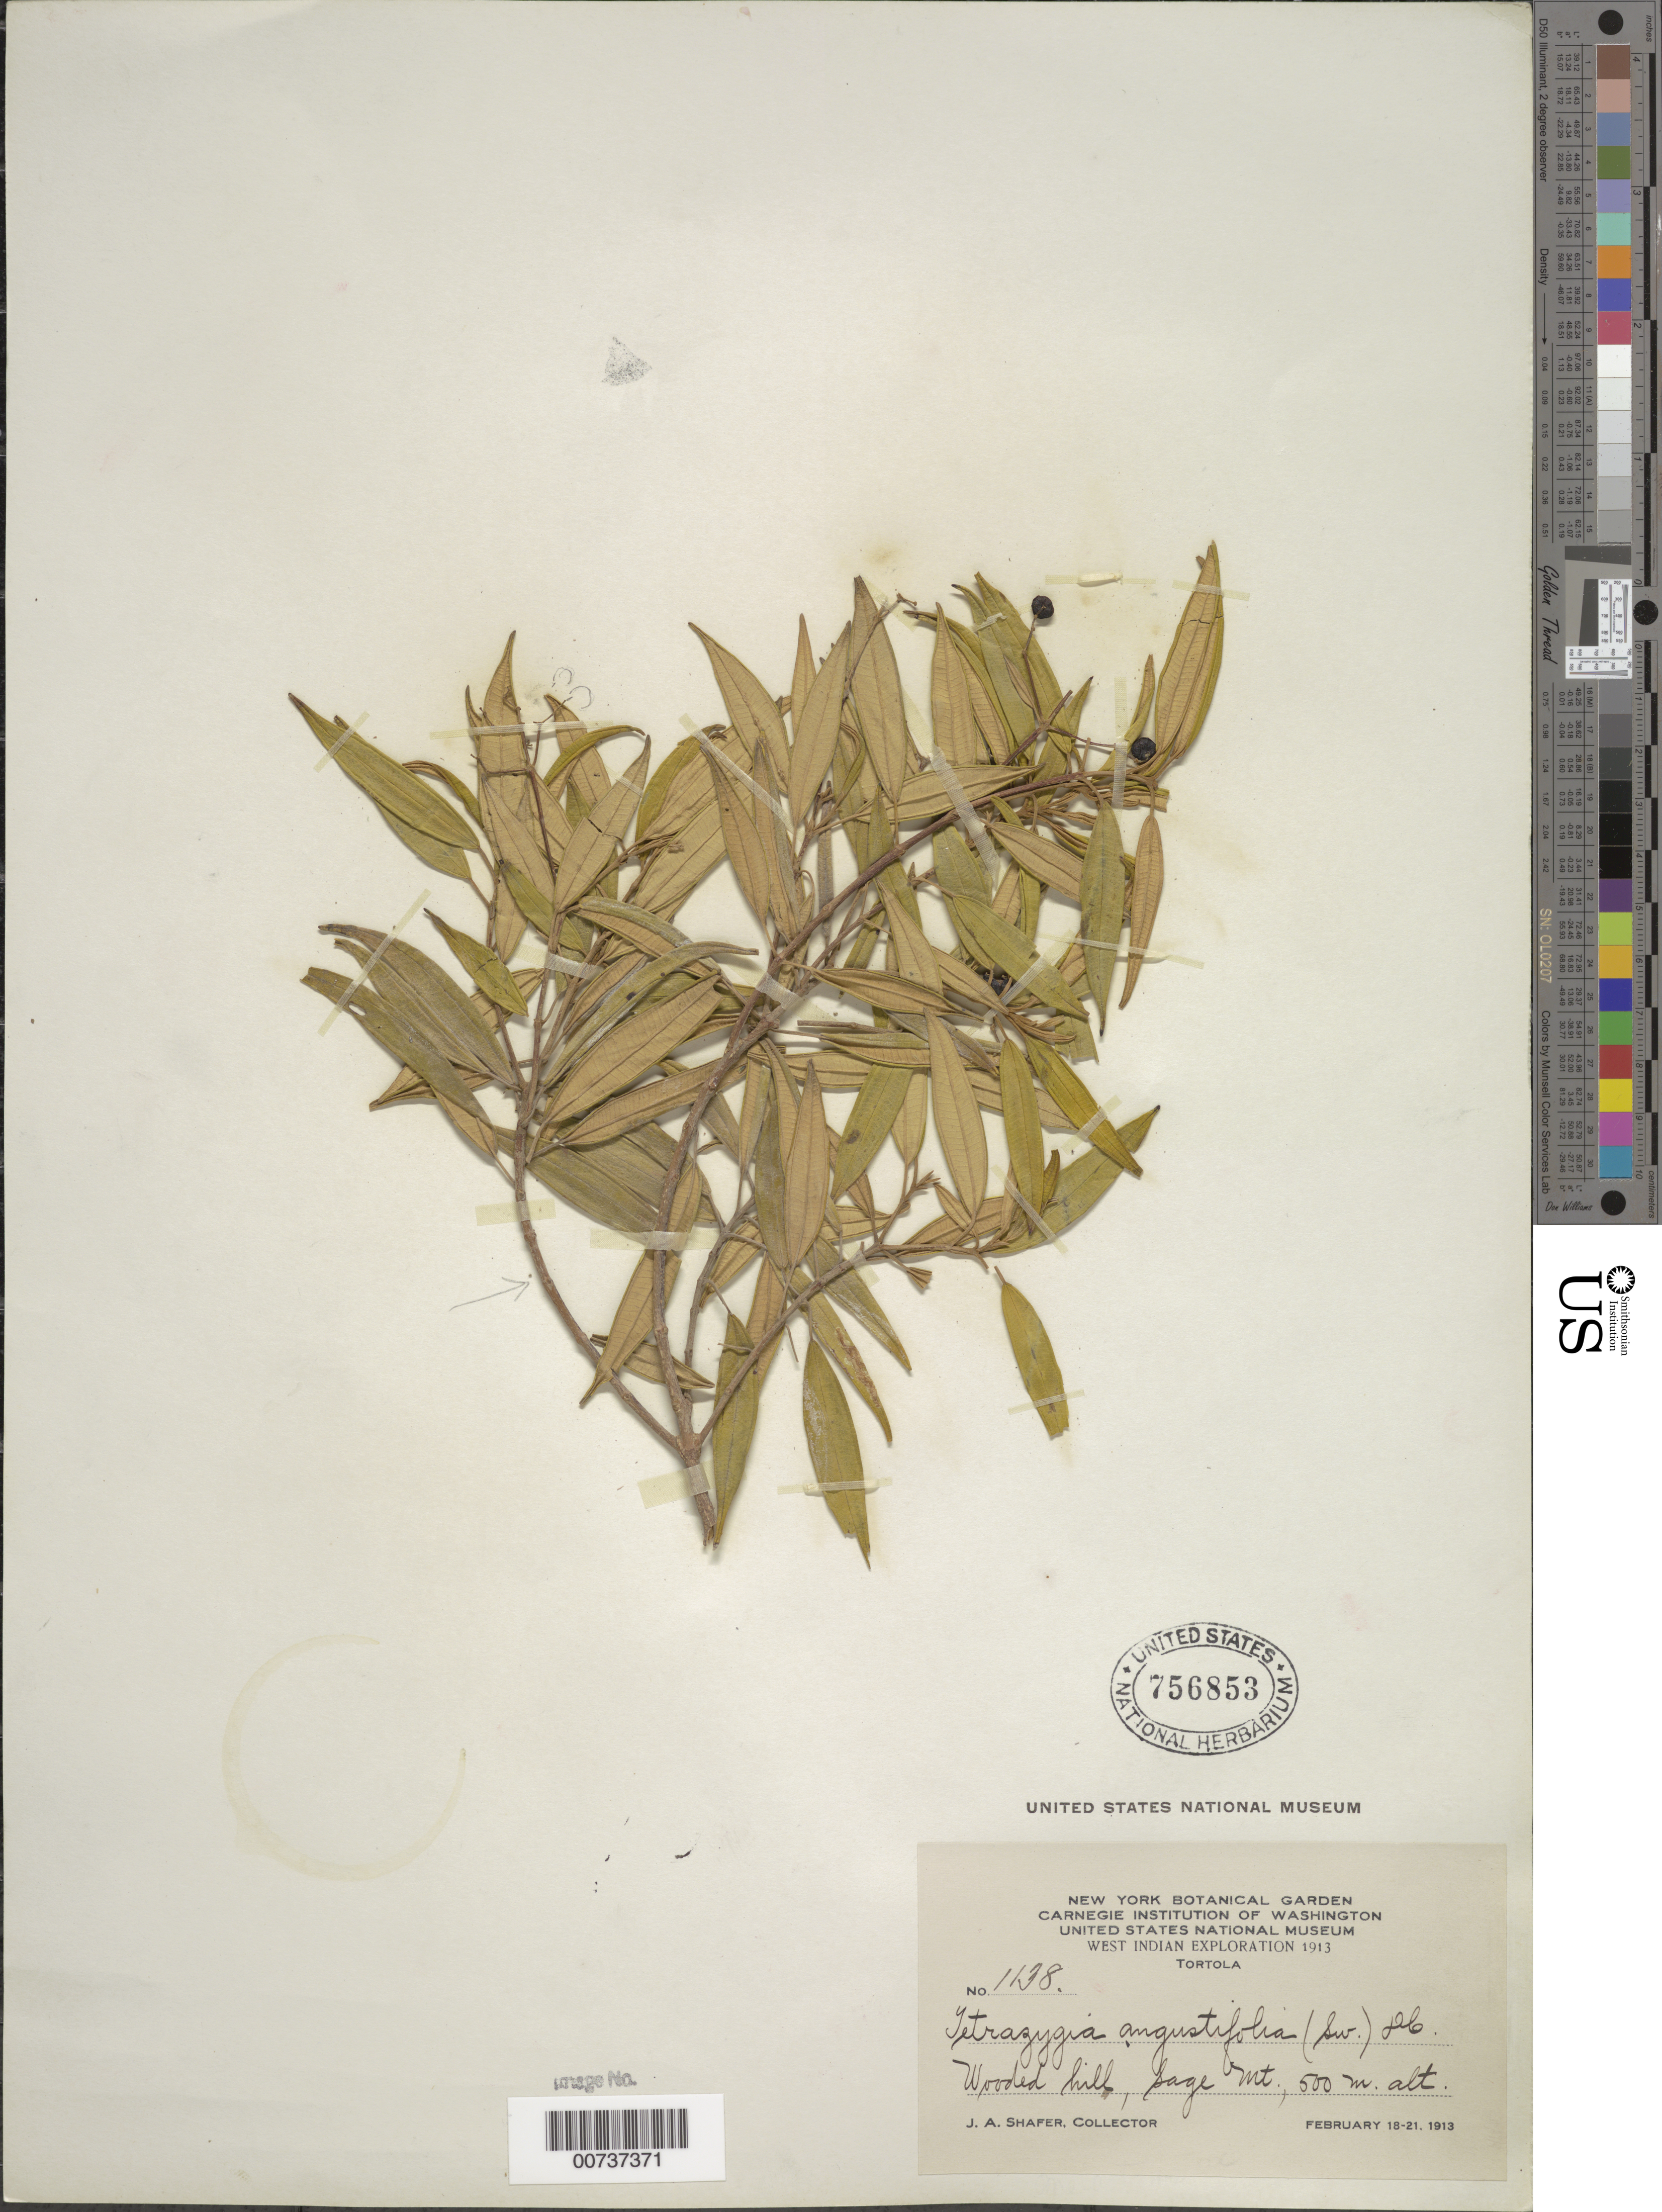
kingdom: Plantae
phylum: Tracheophyta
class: Magnoliopsida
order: Myrtales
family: Melastomataceae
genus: Tetrazygia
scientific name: Tetrazygia angustifolia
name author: (Sw.) DC.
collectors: J. A. Shafer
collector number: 1138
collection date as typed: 18 Feb 1913 to 21 Feb 1913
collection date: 1913-02-18/1913-02-21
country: British Virgin Islands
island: Tortola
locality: Sage Mountain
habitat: Wooded hill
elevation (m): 500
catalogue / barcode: US 756853